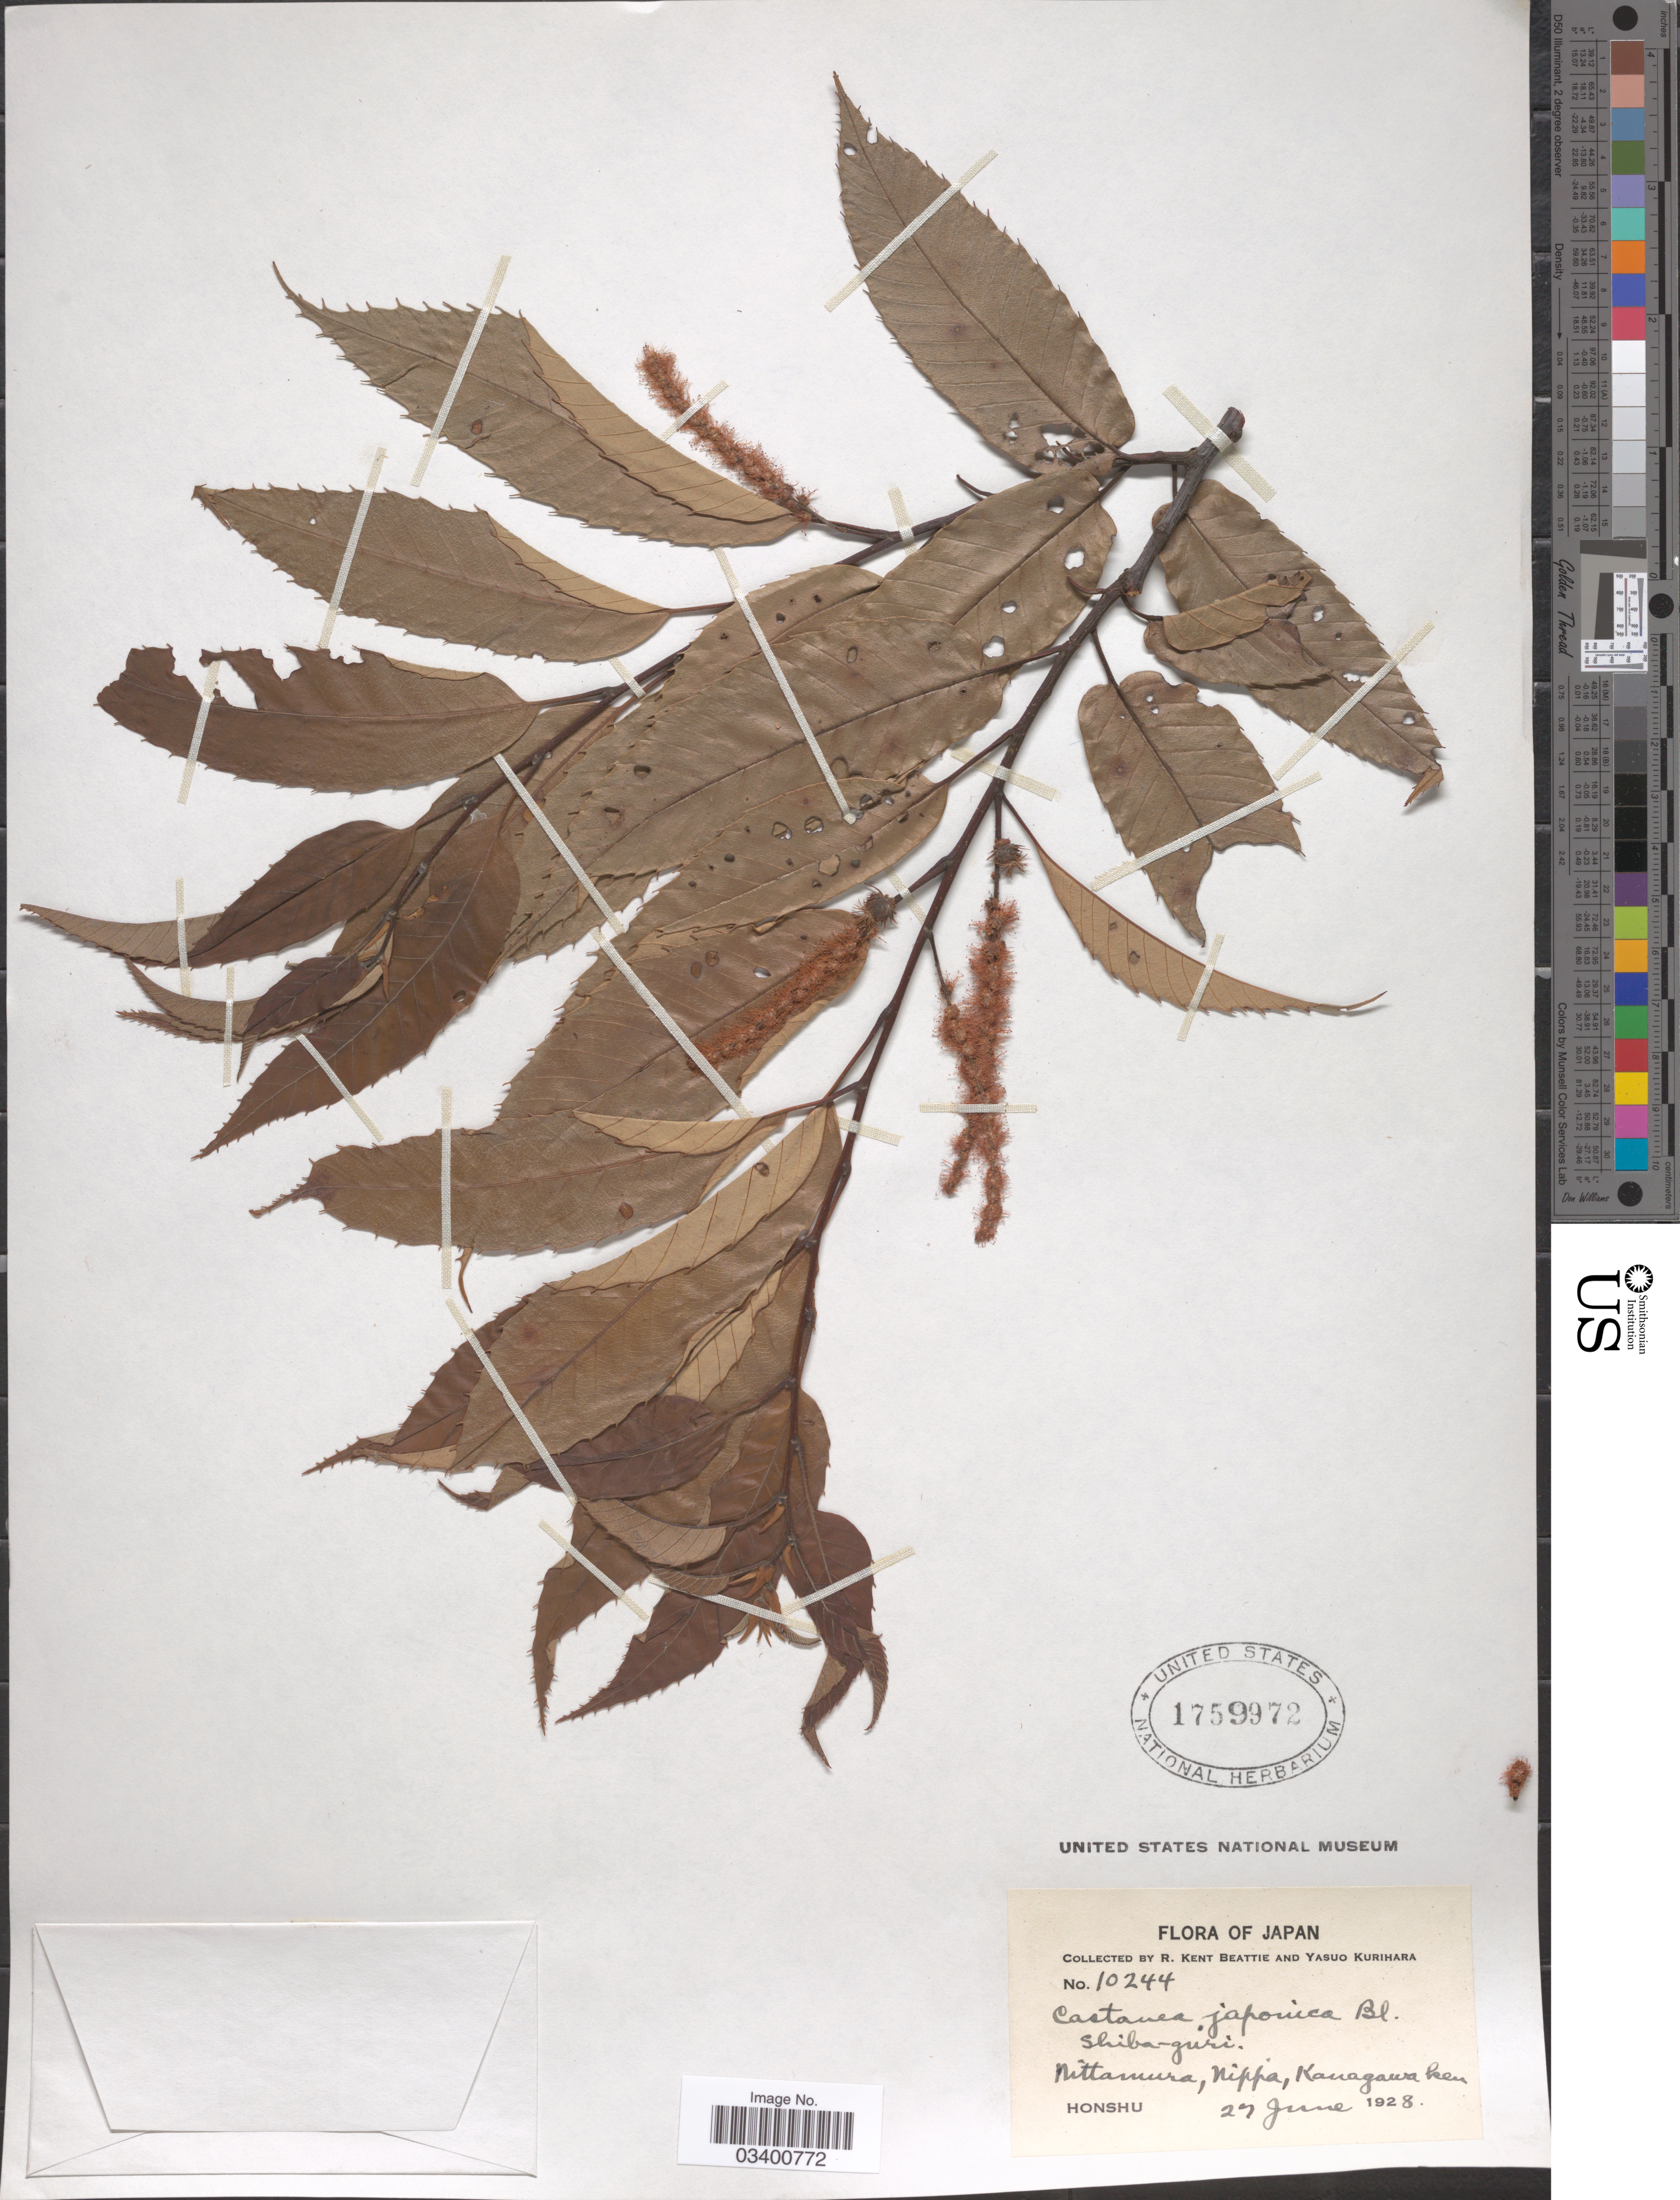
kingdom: Plantae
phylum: Tracheophyta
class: Magnoliopsida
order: Fagales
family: Fagaceae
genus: Castanea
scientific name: Castanea japonica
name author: Blume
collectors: R. K. Beattie & Y. Kurihara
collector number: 10244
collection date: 1928-06-27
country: Japan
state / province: Kanagawa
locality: Nittamura, Nippa, Kanagawa ken. Honshu.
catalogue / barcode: US 1759972